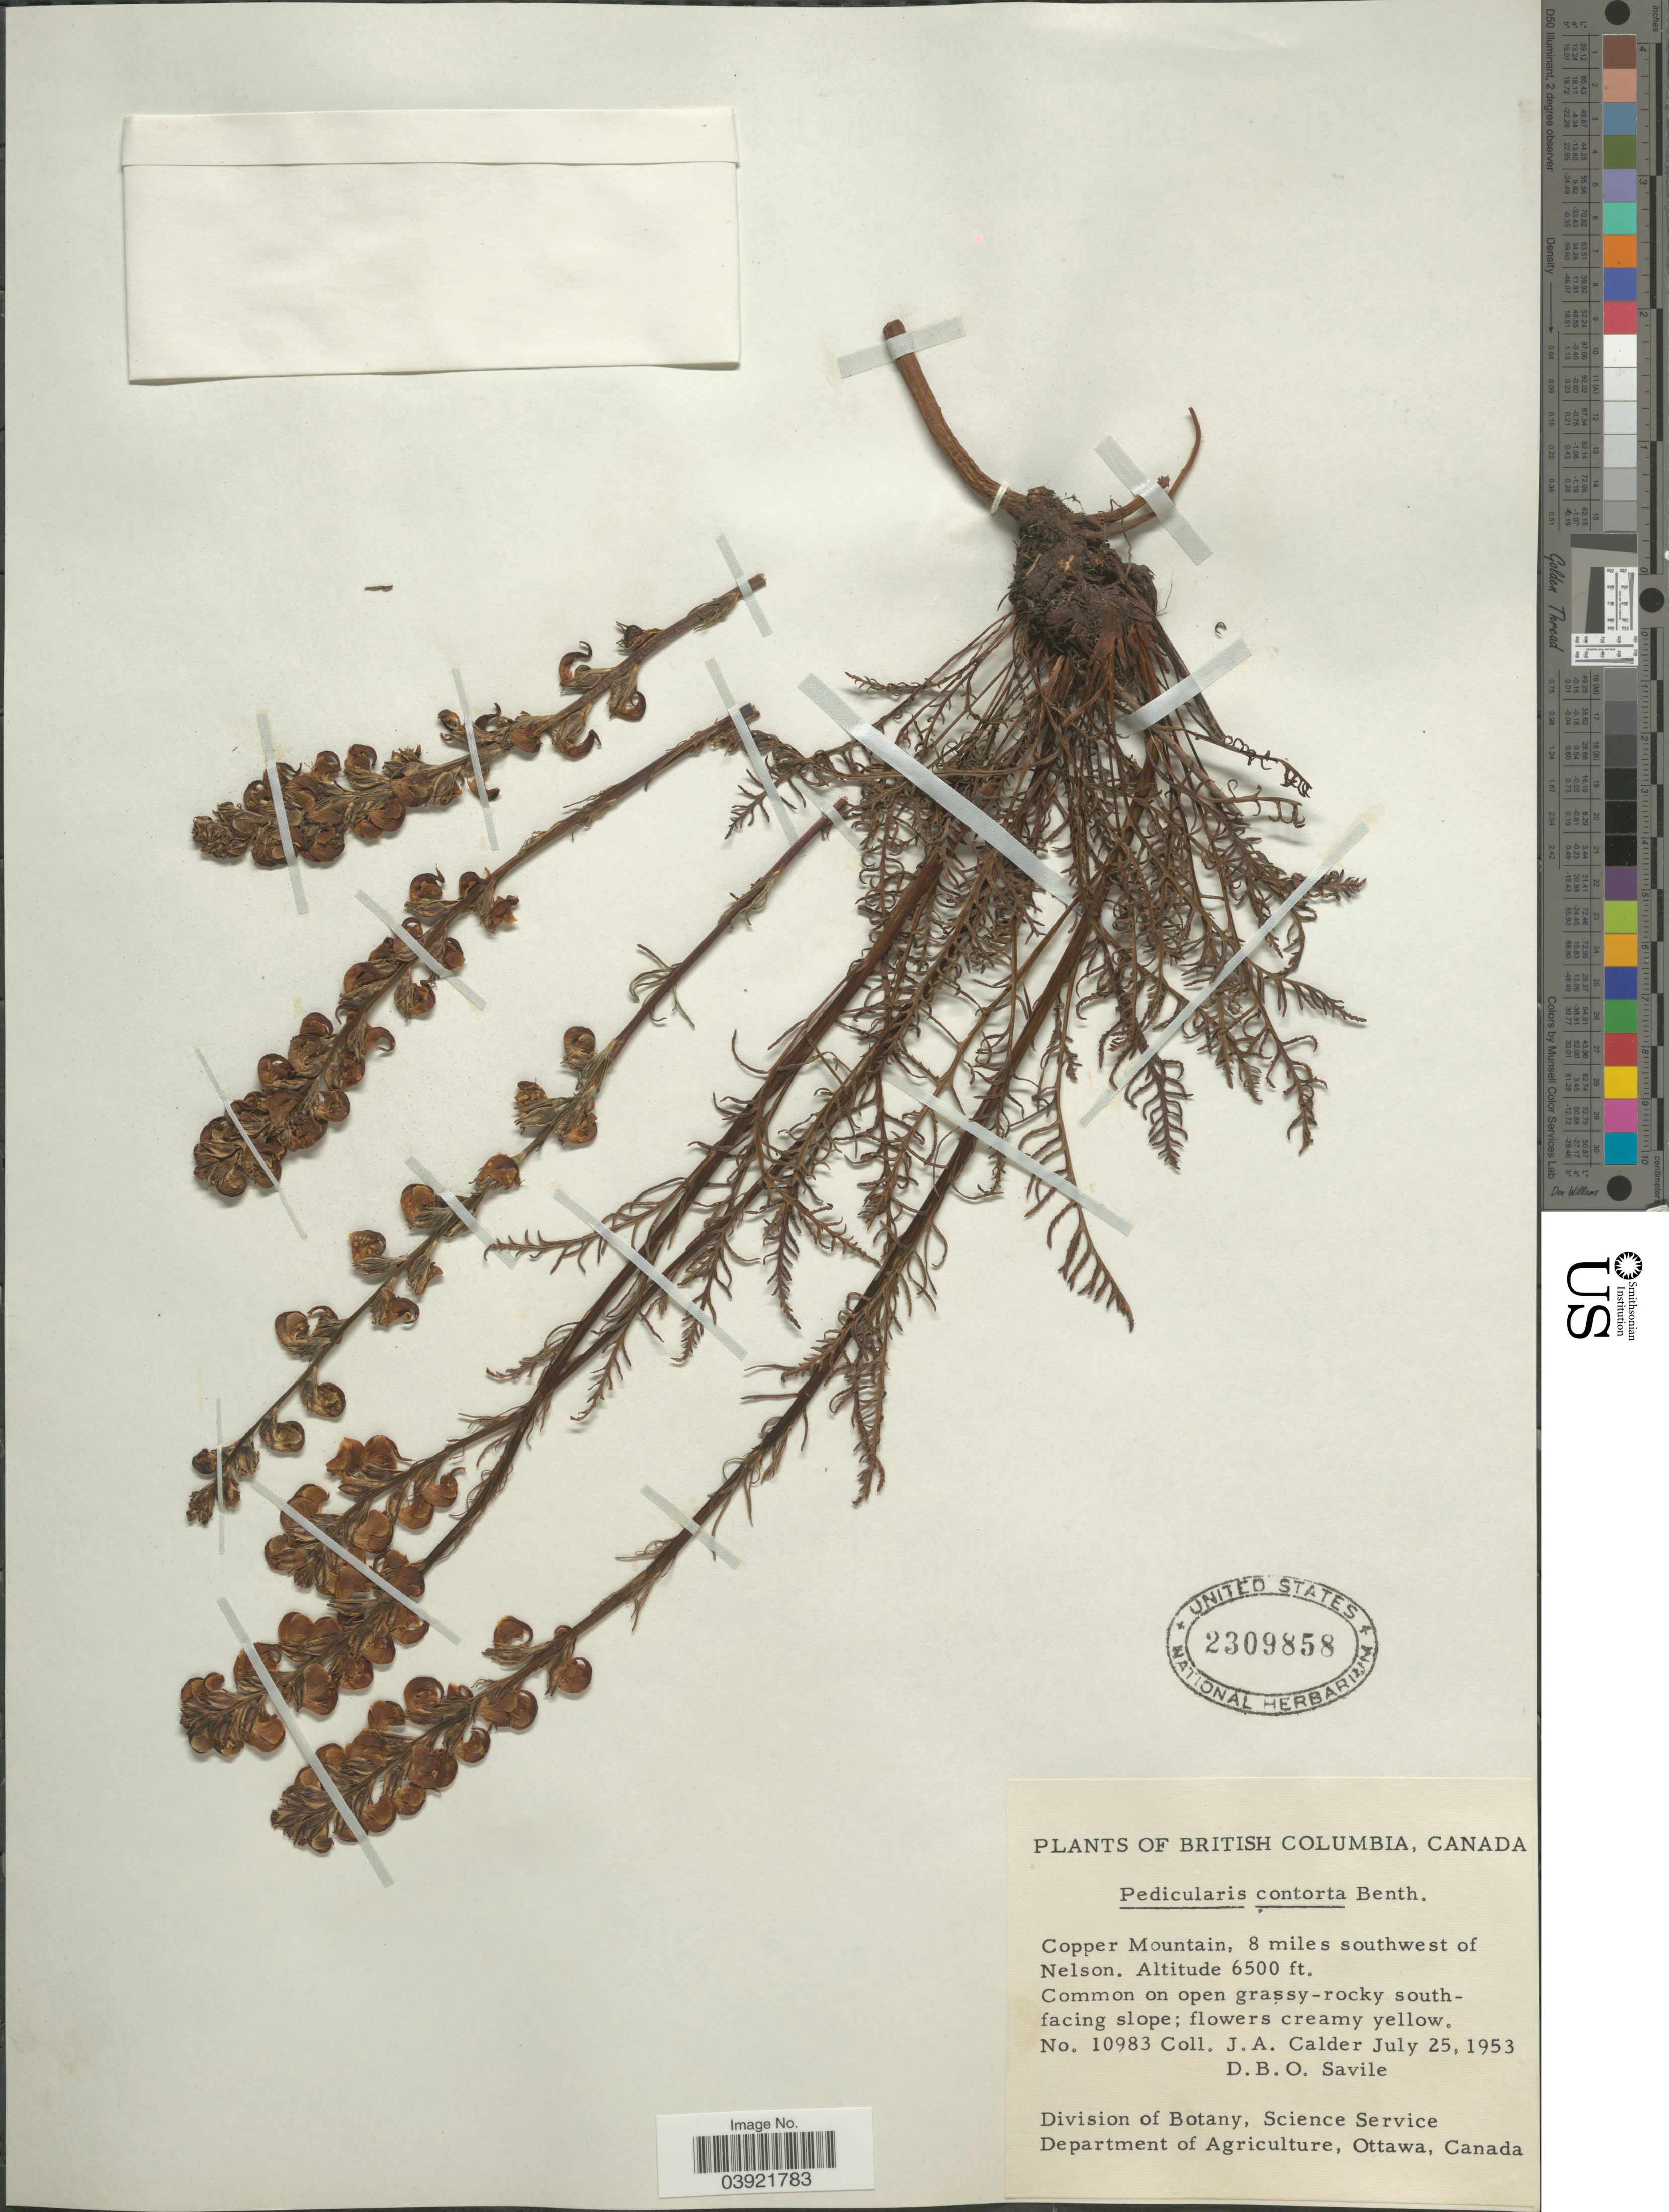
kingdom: Plantae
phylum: Tracheophyta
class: Magnoliopsida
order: Lamiales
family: Orobanchaceae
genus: Pedicularis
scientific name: Pedicularis contorta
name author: Benth.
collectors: J. A. Calder & D. Savile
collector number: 10983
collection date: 1953-07-25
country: Canada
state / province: British Columbia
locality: Copper Mountain, 8 miles southwest of Nelson.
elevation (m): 1981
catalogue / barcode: US 2309858